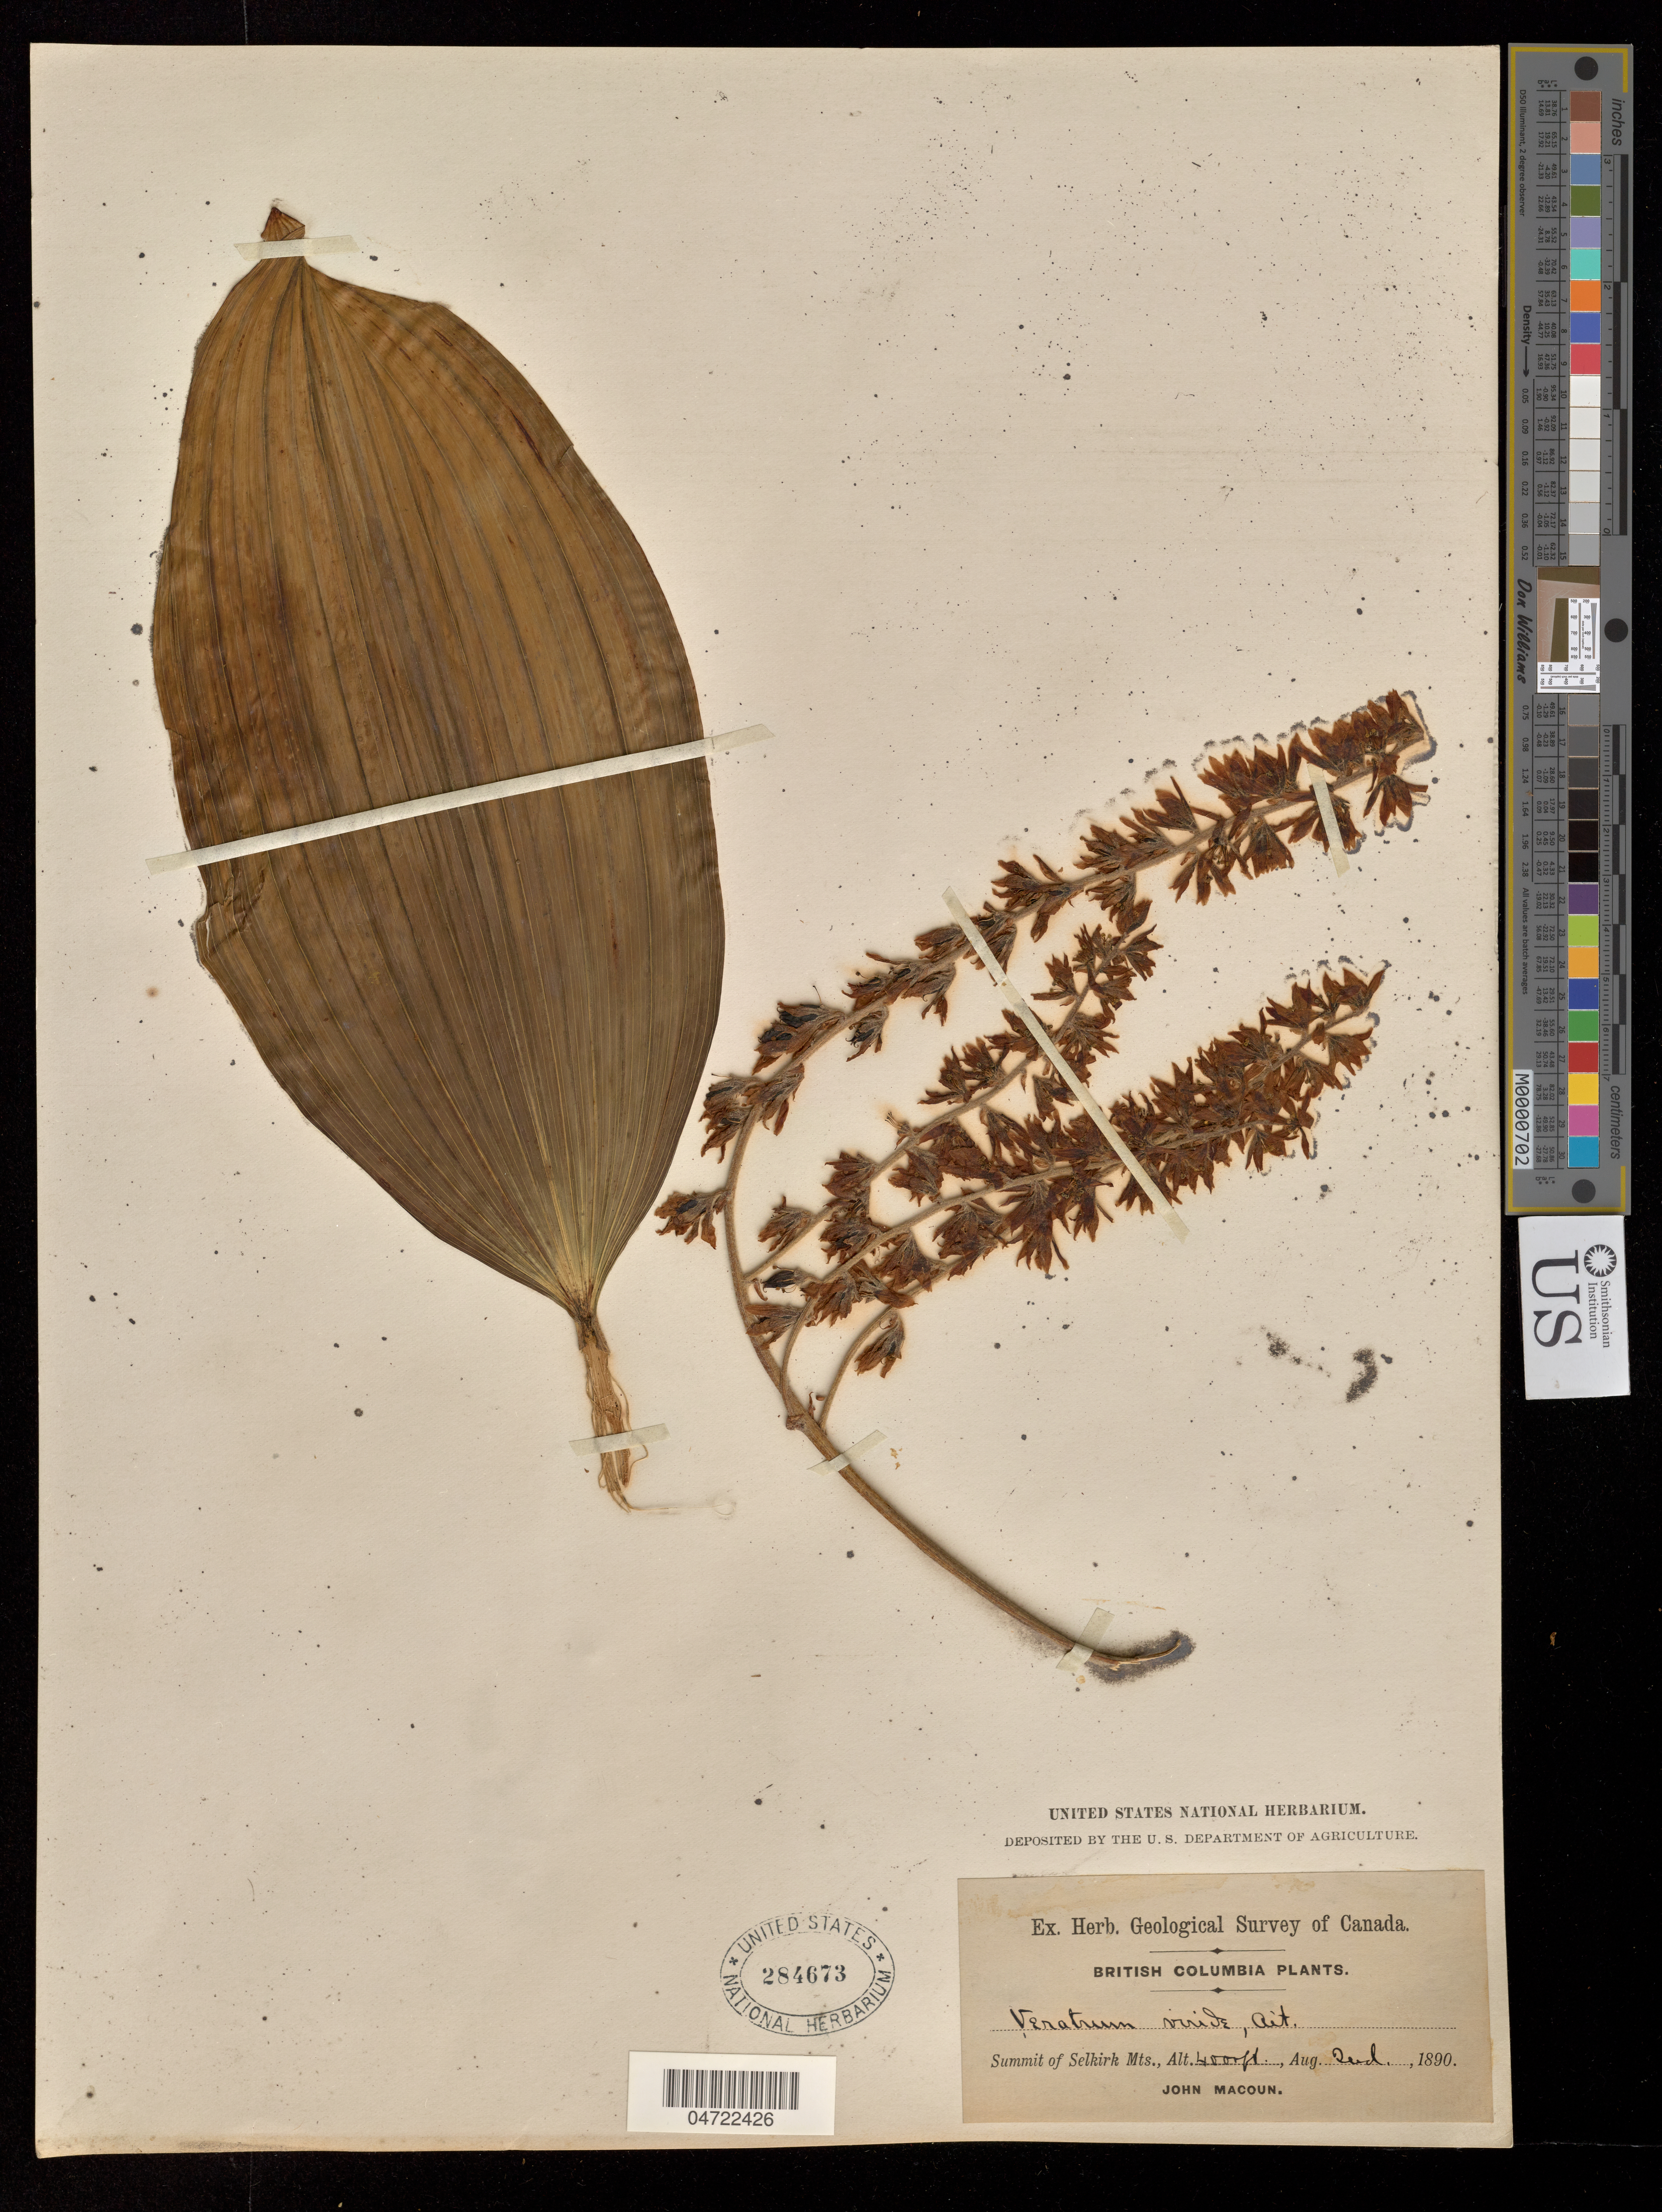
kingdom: Plantae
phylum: Tracheophyta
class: Liliopsida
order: Liliales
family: Melanthiaceae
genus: Veratrum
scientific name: Veratrum viride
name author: Aiton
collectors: J. M. Macoun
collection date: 1890-08-02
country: Canada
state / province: British Columbia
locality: Summit of Selkirk Mountains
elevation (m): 1219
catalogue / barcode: US 284673